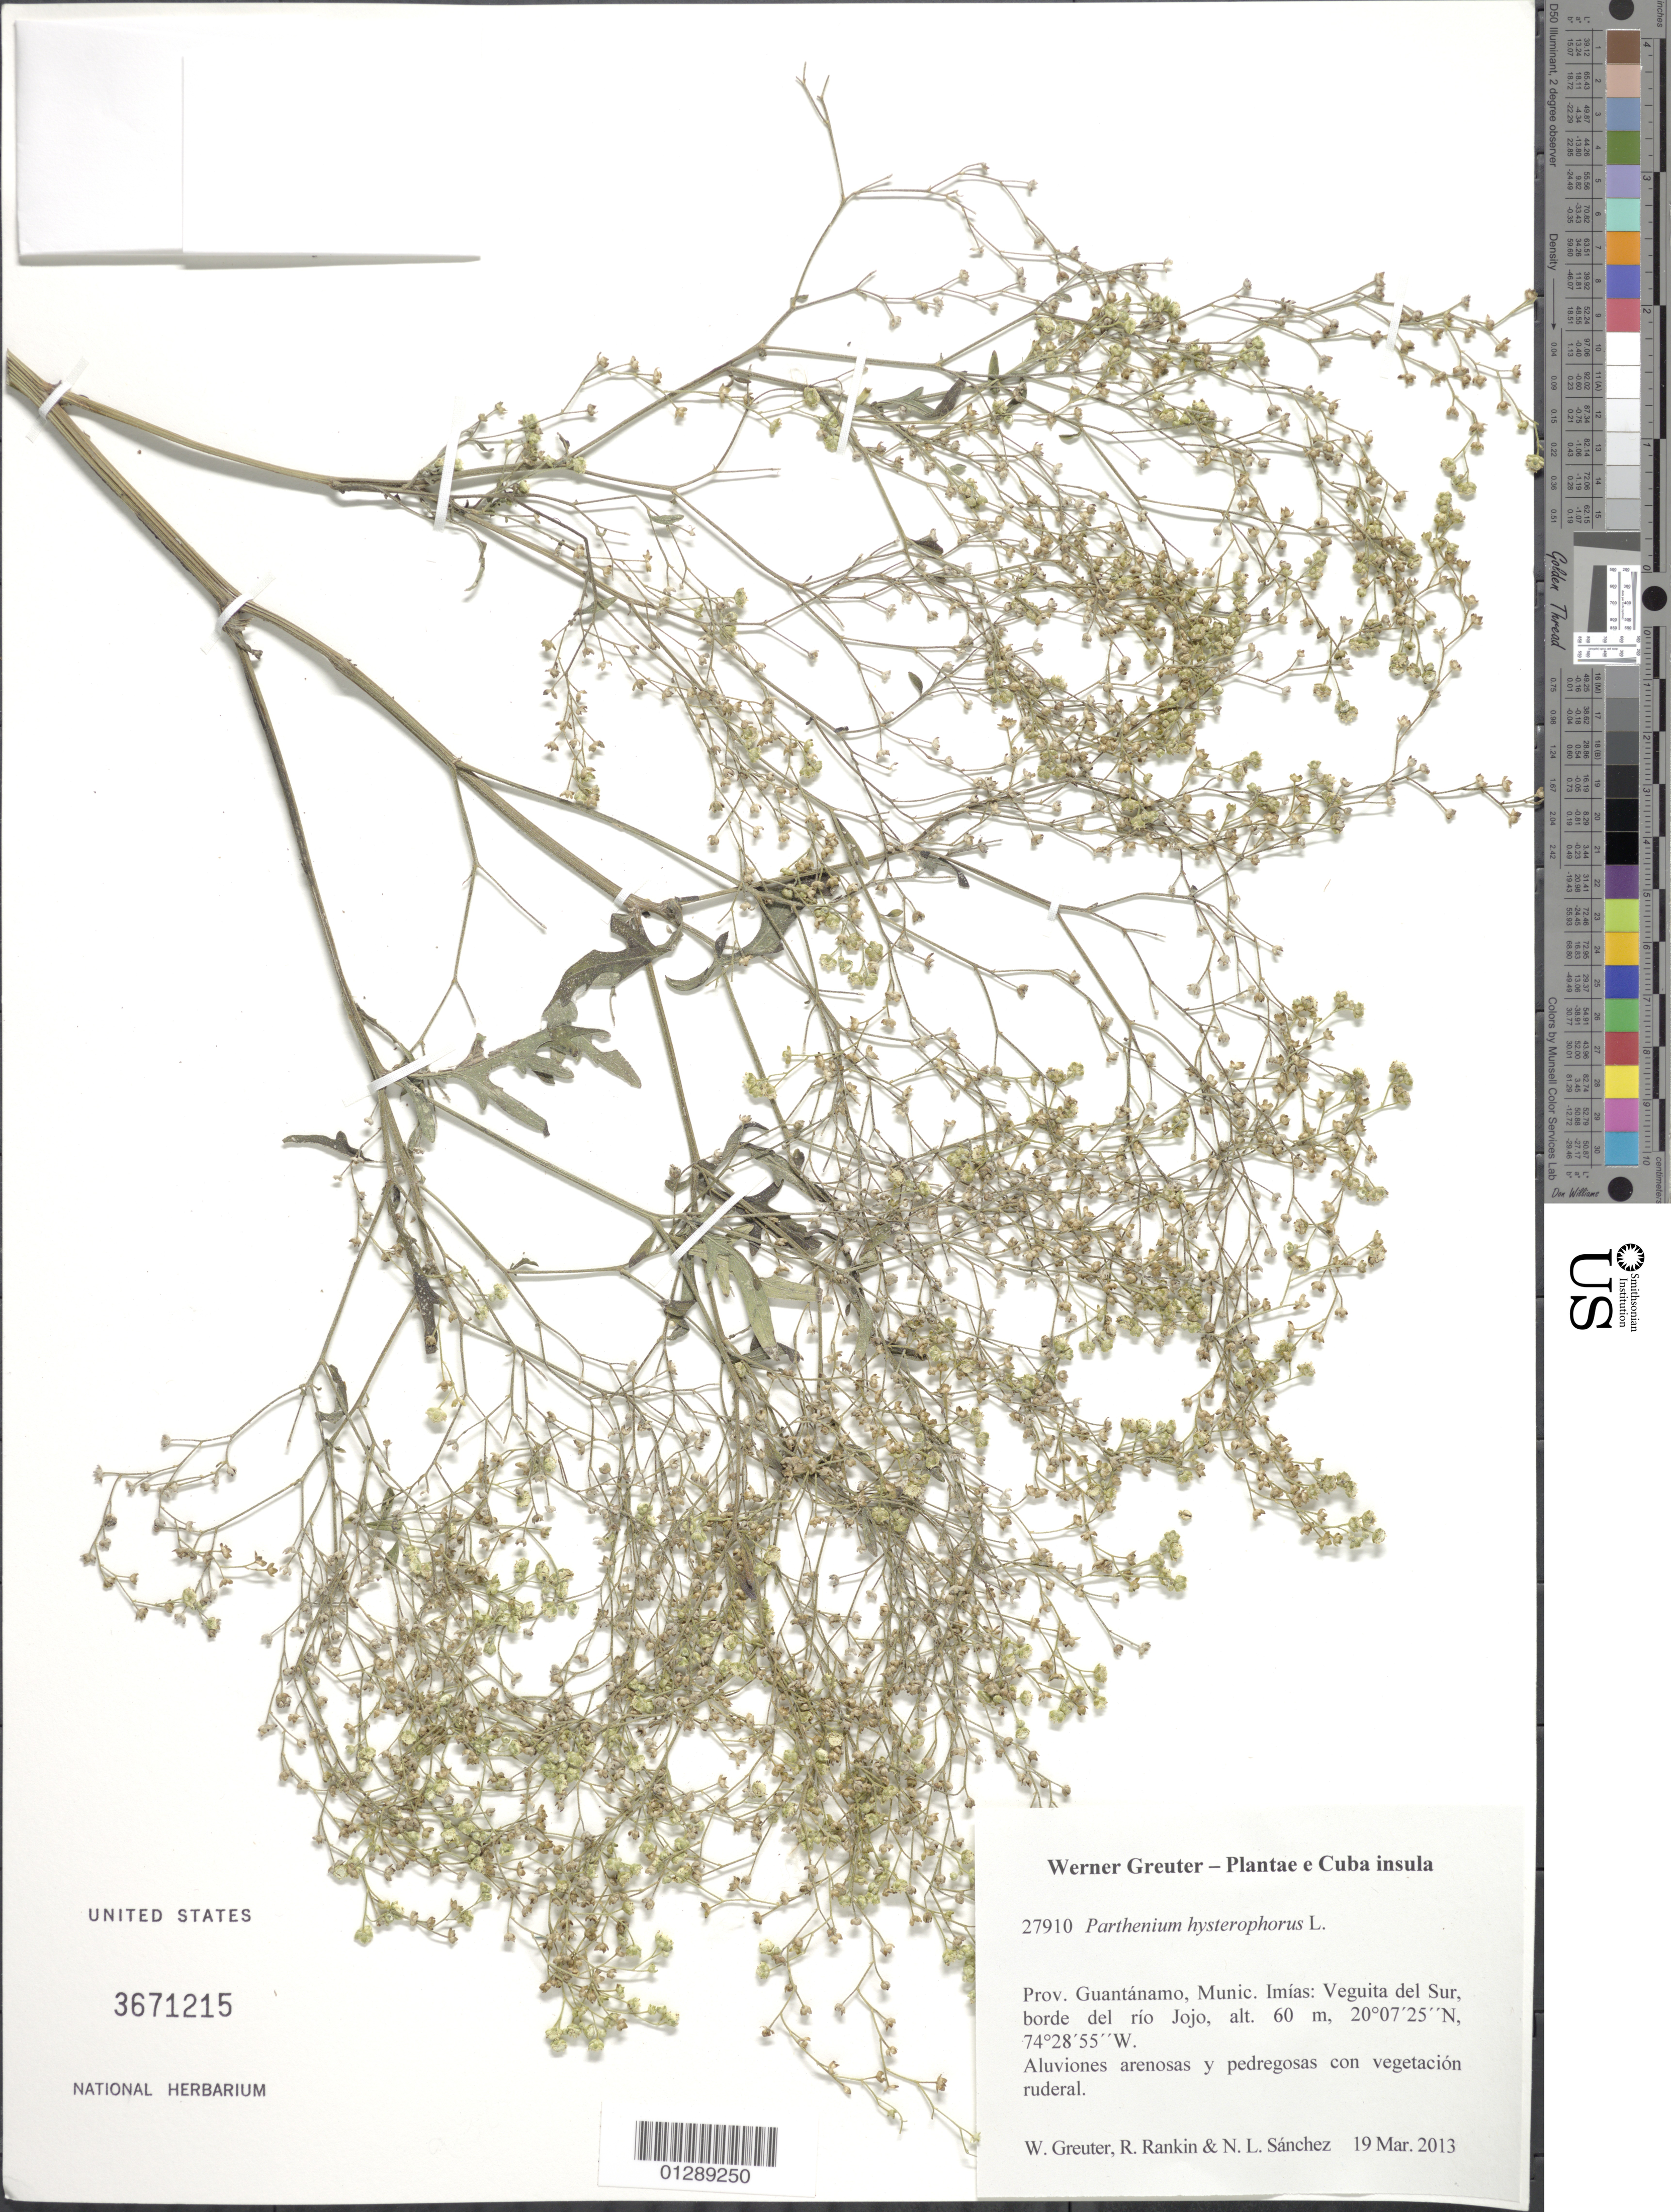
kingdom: Plantae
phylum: Tracheophyta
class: Magnoliopsida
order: Asterales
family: Asteraceae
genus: Parthenium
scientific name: Parthenium hysterophorus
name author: L.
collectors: W. R. Greuter, R. Rankin Rodriguez & N. Sanchez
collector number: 27910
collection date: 2013-03-19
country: Cuba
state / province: Guantanamo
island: Cuba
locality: Munic. Imías: Veguita del Sur, borde del río Jojo.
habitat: Aluviones arenosas y pedregosas vegetación ruderal.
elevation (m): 60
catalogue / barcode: US 3671215